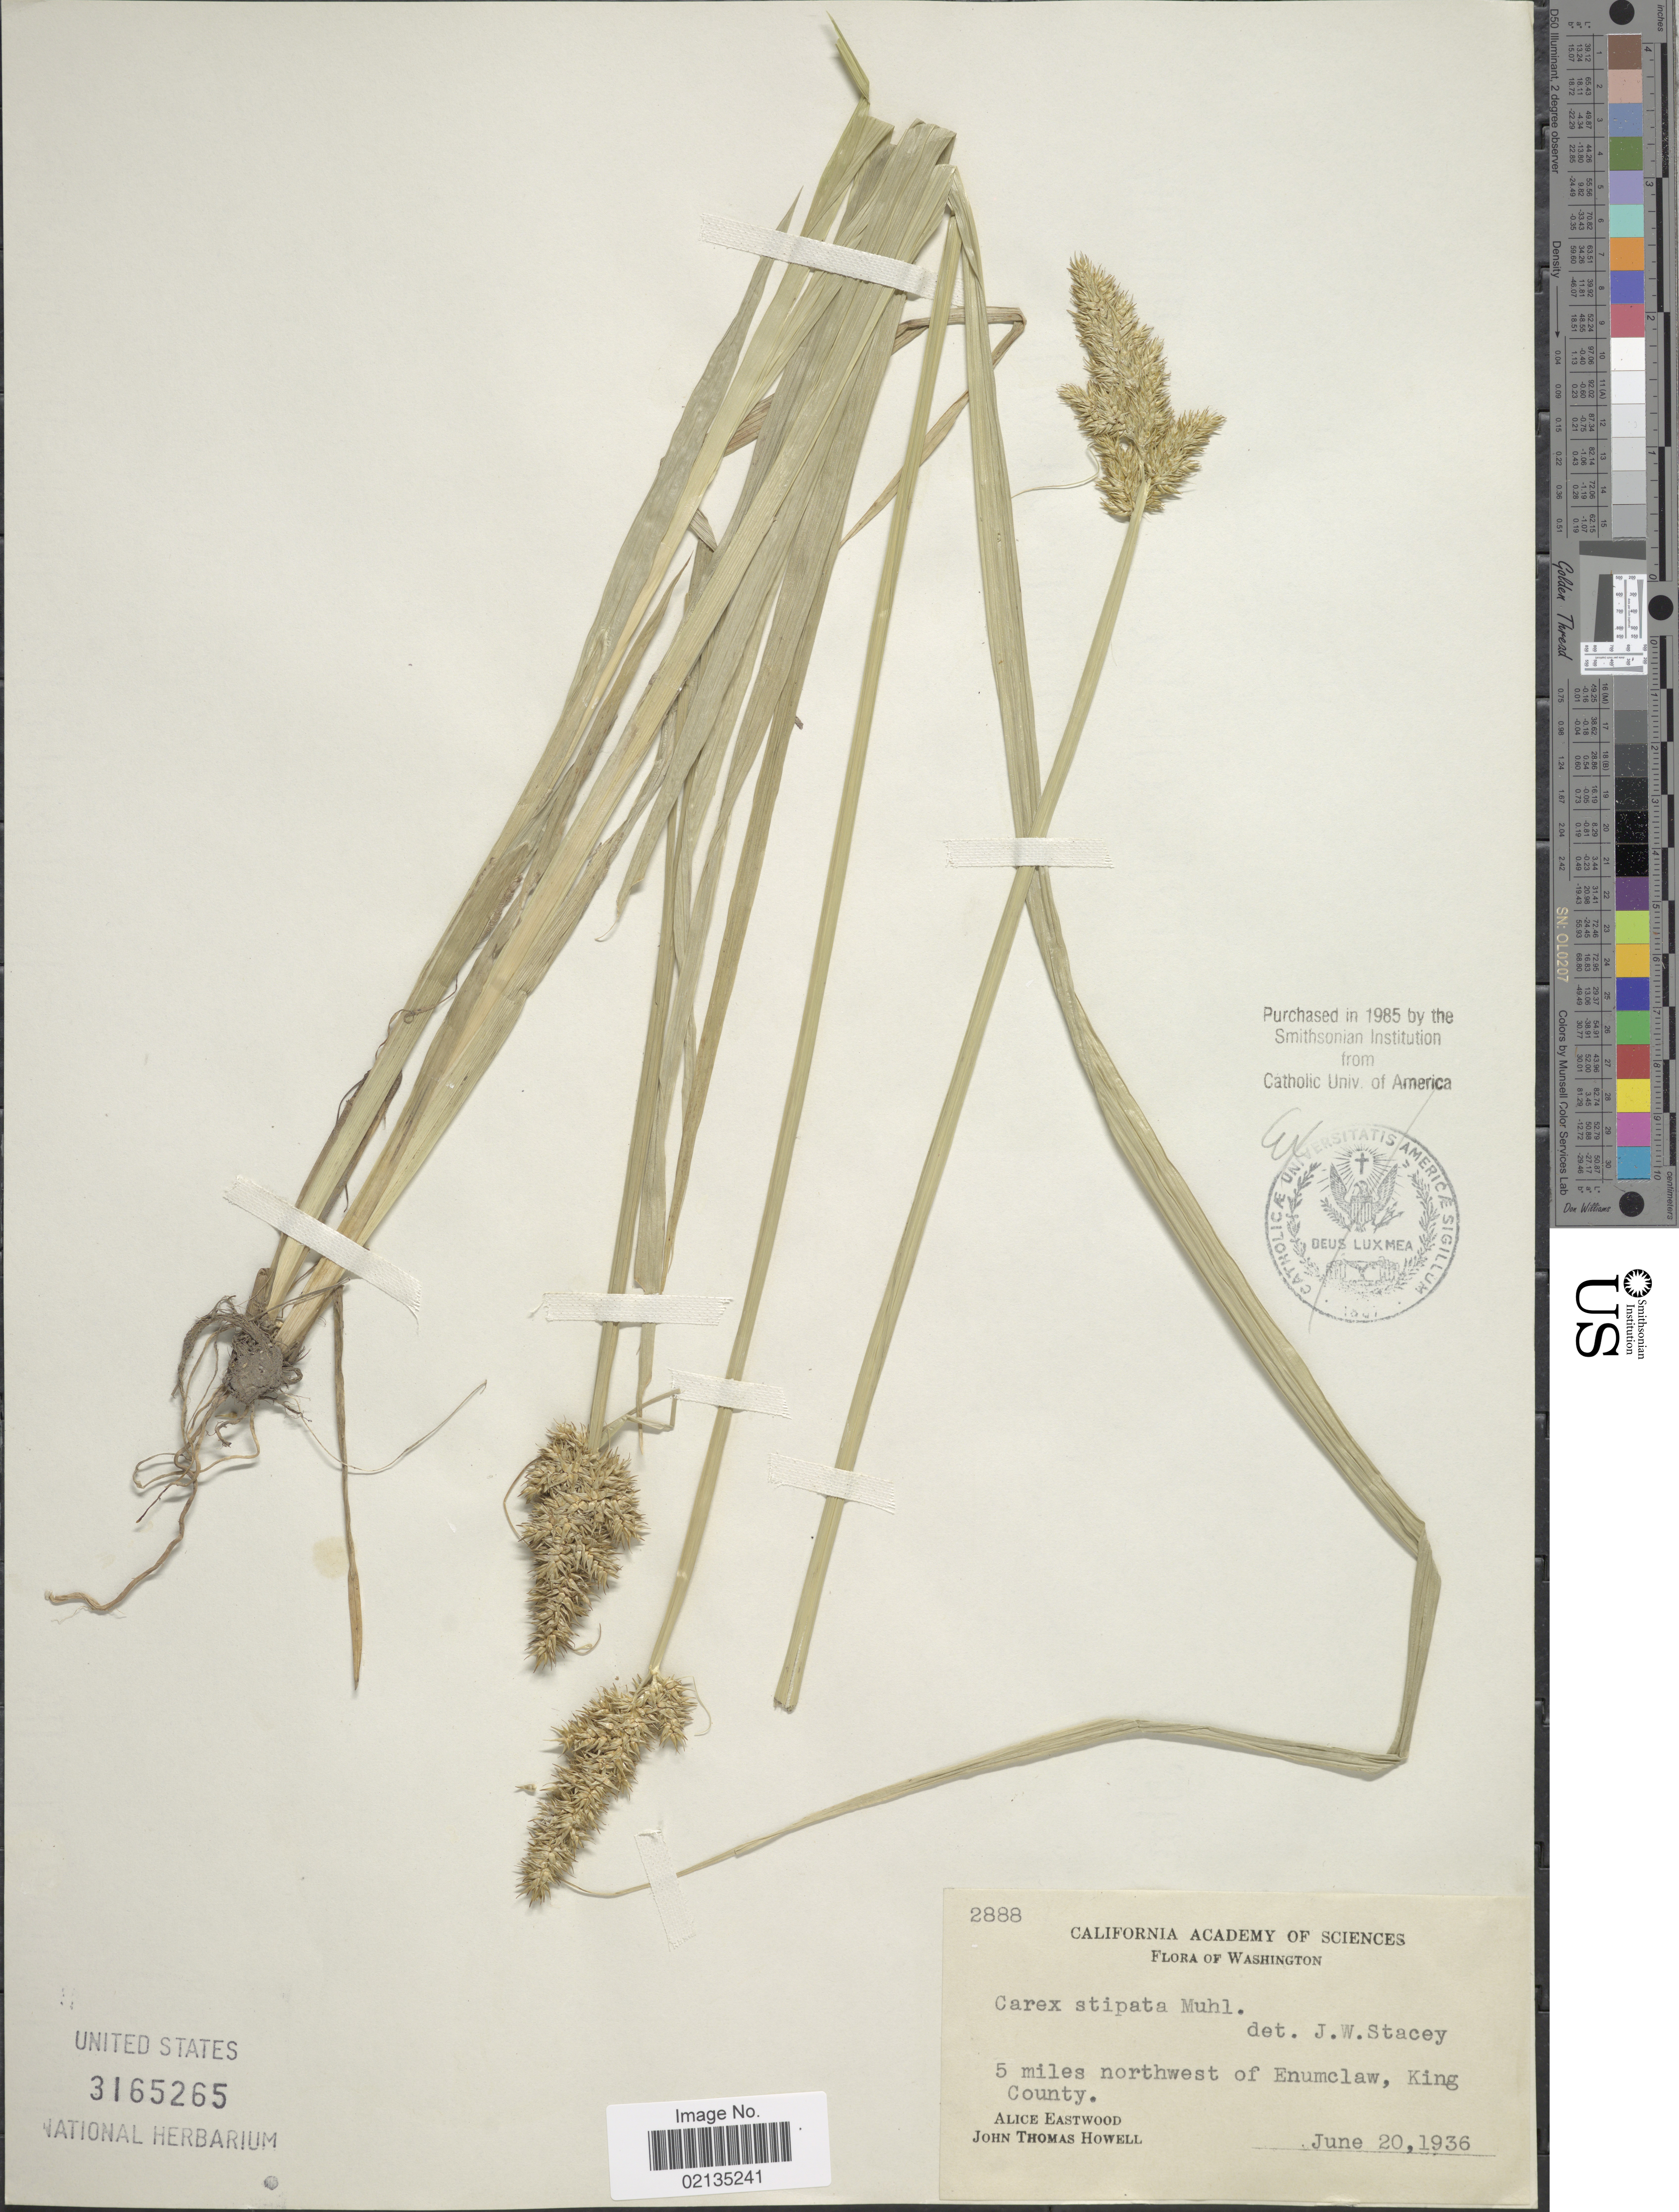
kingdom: Plantae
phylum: Tracheophyta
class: Liliopsida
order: Poales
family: Cyperaceae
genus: Carex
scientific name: Carex stipata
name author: Muhl. ex Willd.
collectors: A. Eastwood & J. T. Howell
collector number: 2888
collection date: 1936-06-20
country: United States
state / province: Washington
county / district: King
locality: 5 miles northwest of Enumclaw, King County.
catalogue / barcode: US 3165265